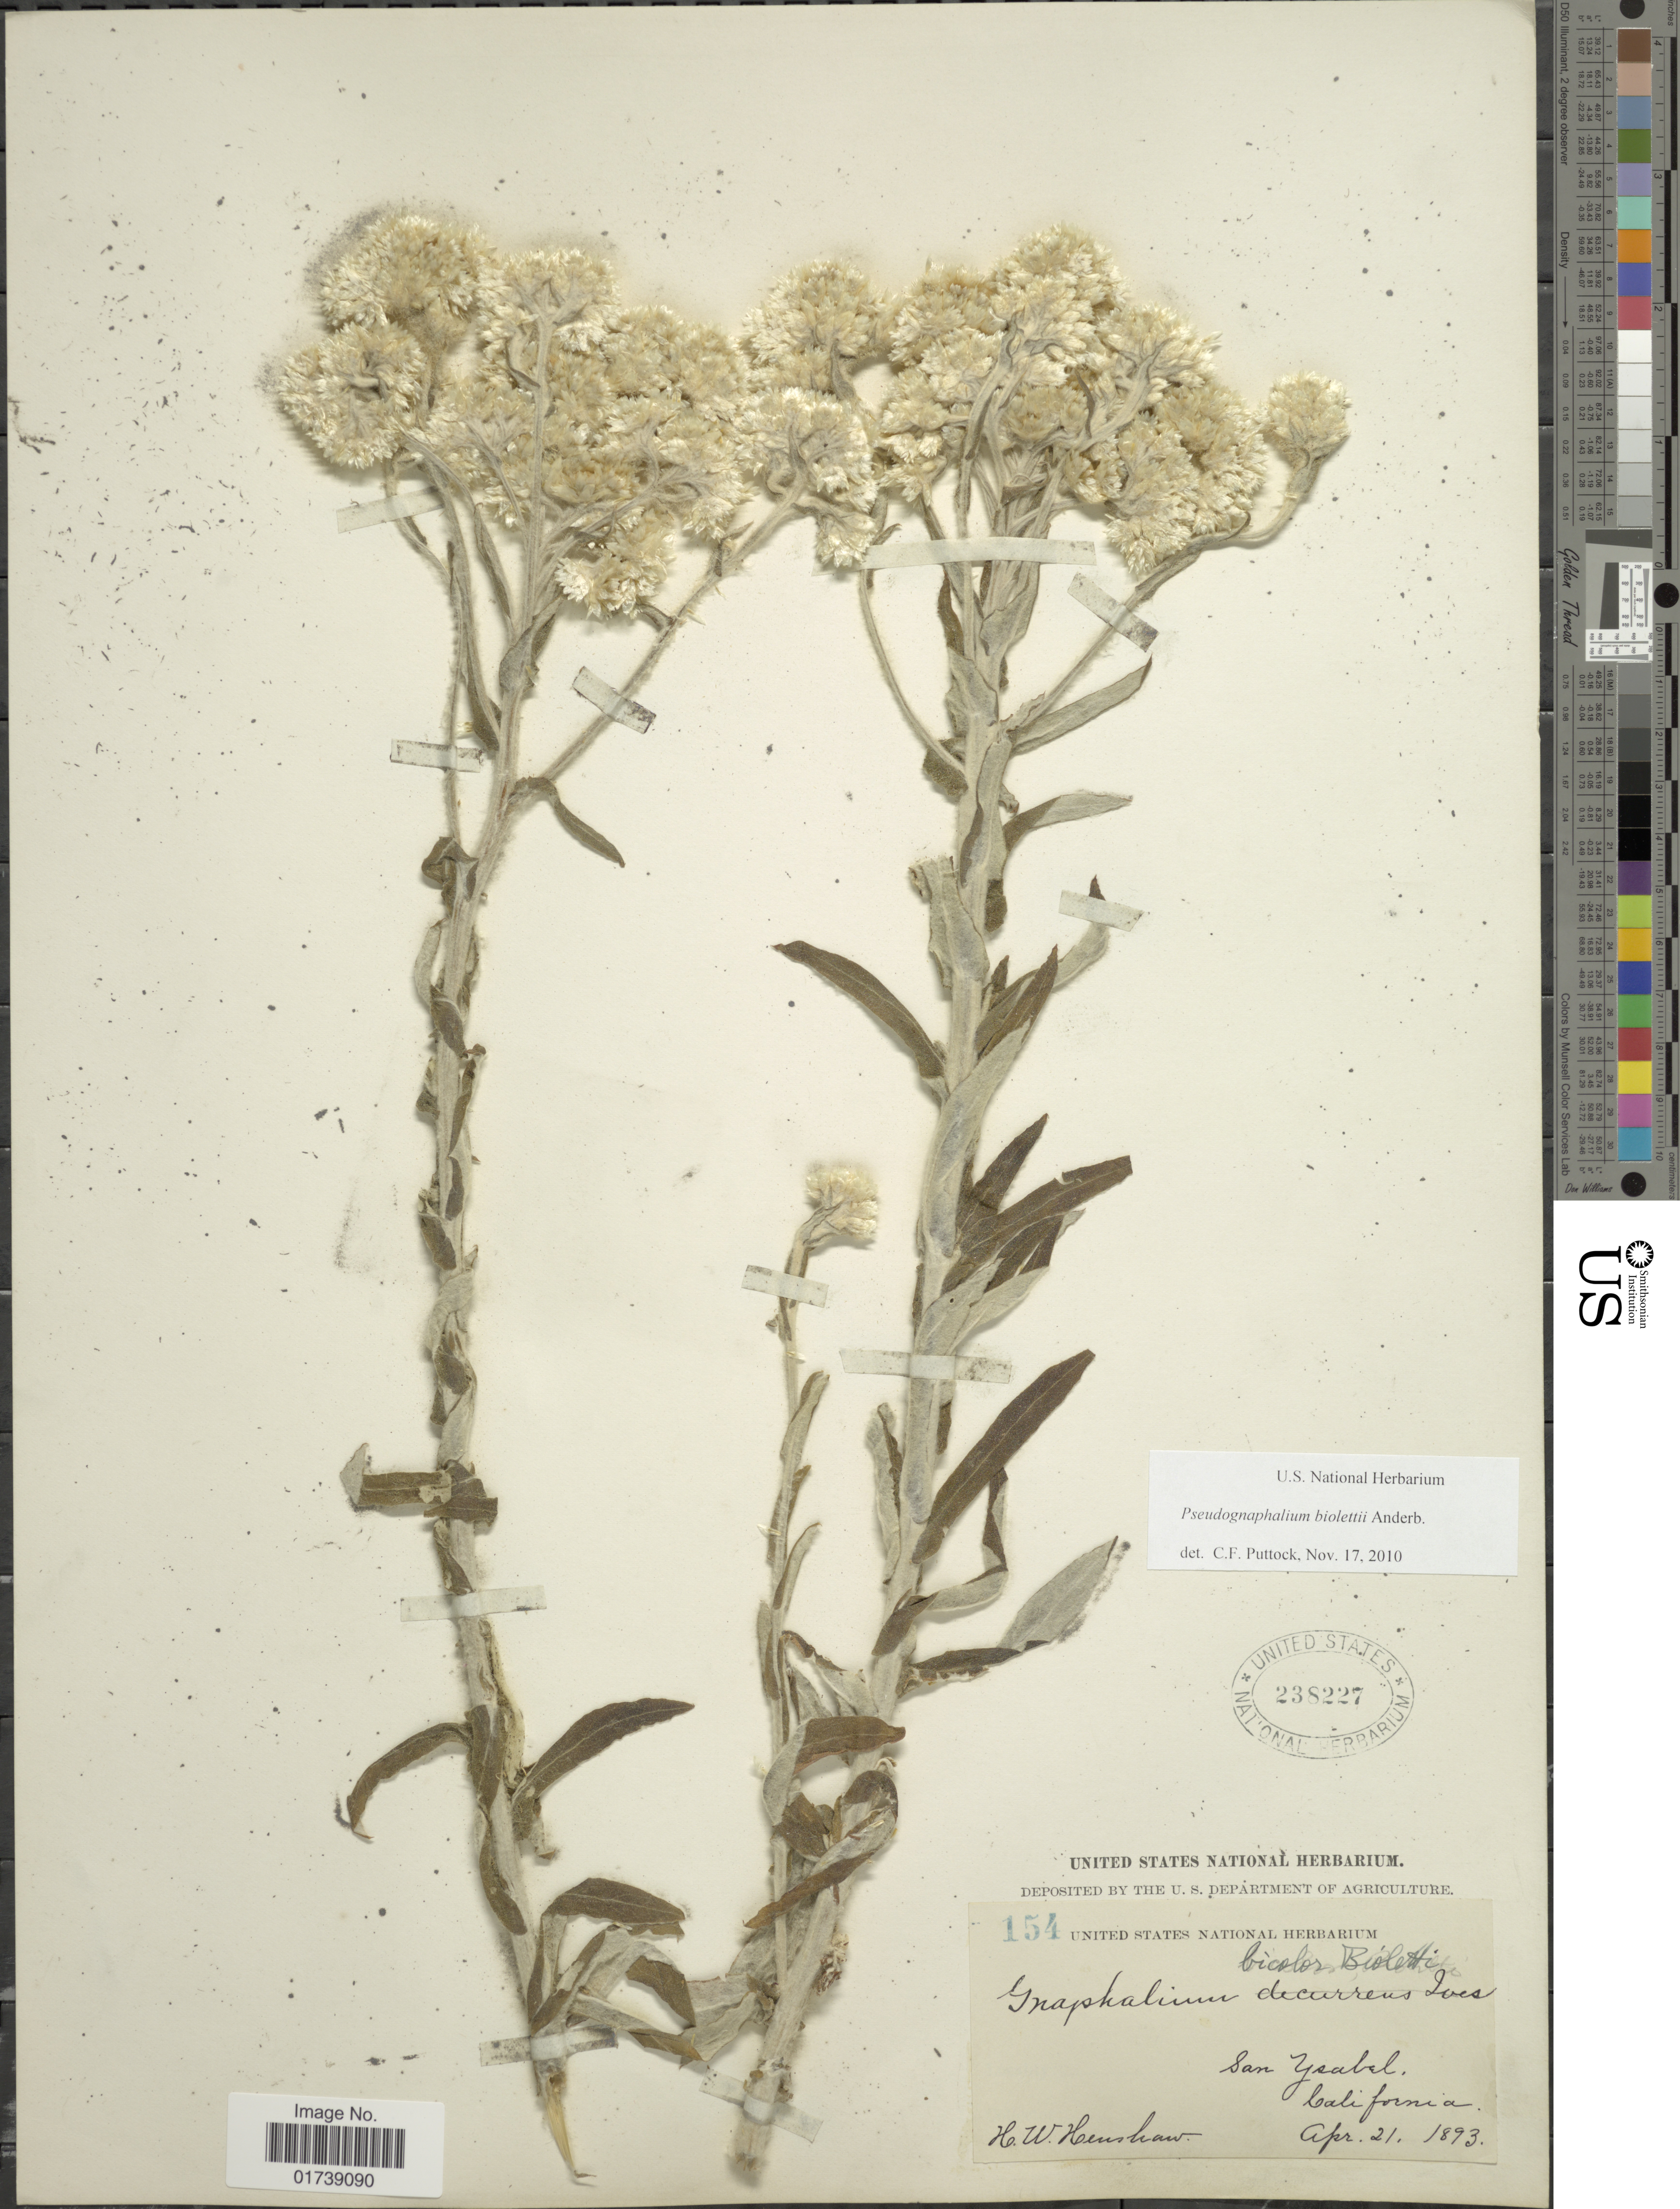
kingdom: Plantae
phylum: Tracheophyta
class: Magnoliopsida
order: Asterales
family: Asteraceae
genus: Pseudognaphalium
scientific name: Pseudognaphalium biolettii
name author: Anderb.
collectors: H. Henshaw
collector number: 154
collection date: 1893-04-21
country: United States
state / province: California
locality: San Ysabel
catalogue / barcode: US 238227